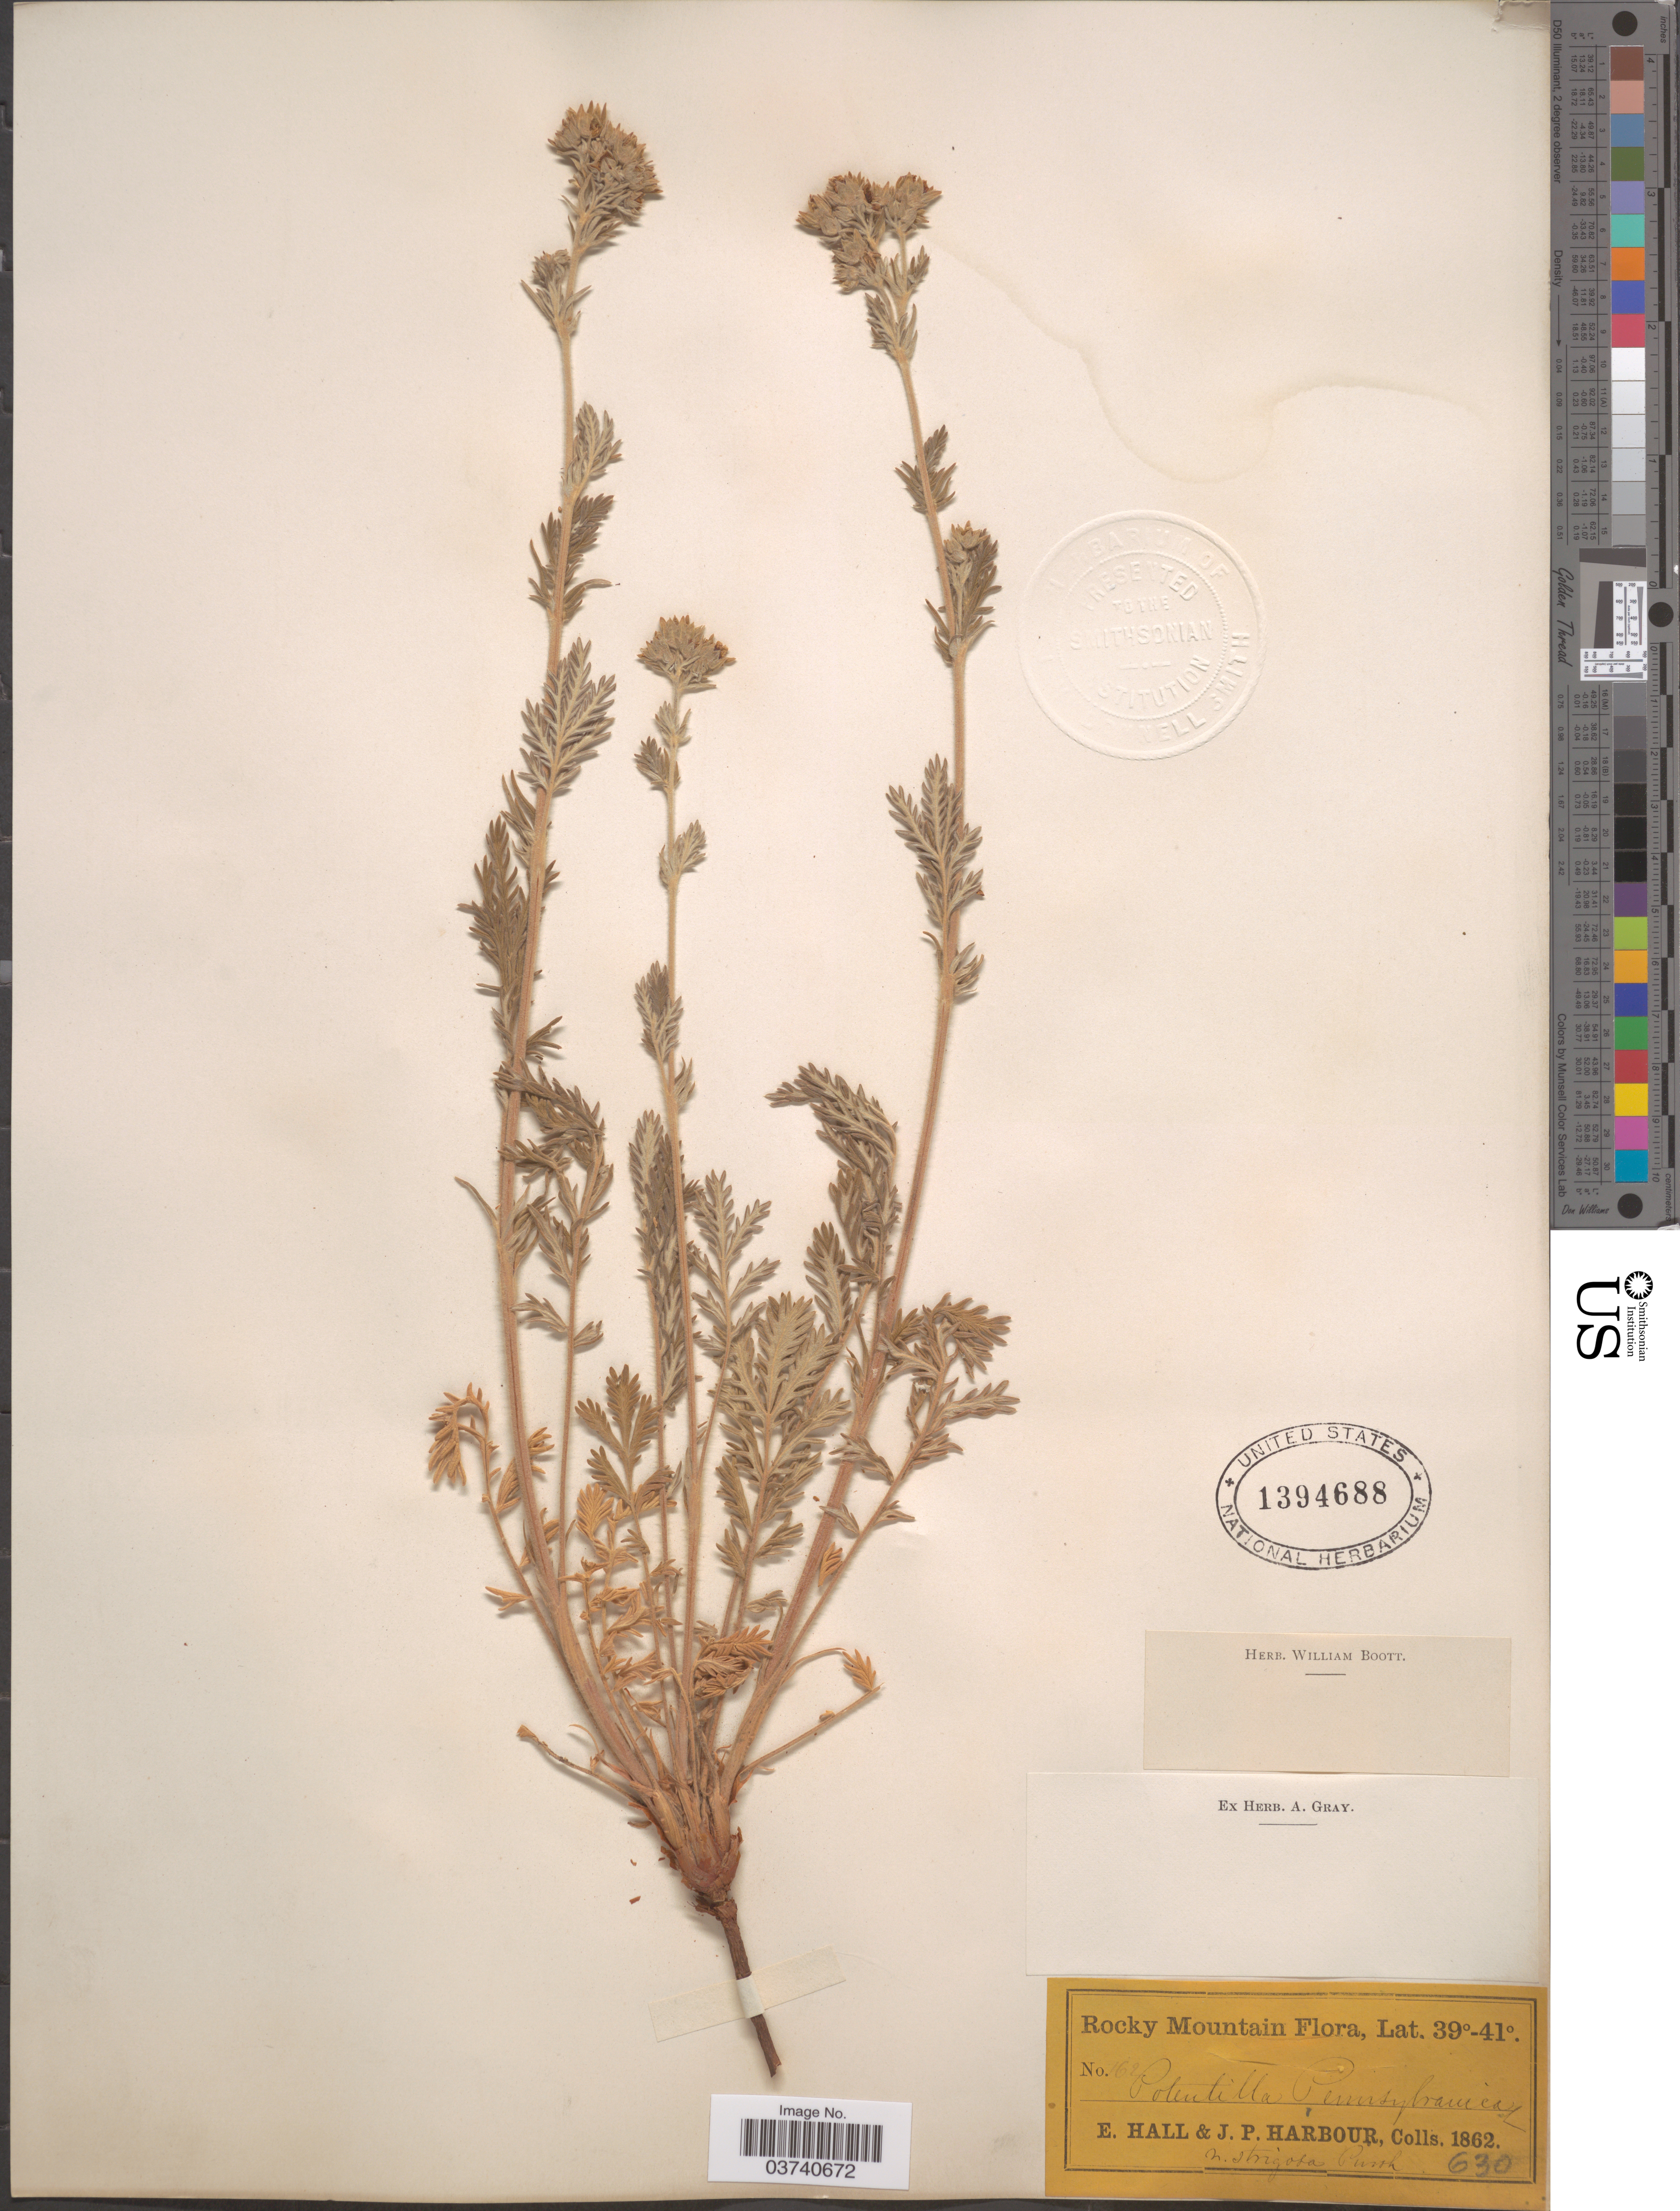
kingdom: Plantae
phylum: Tracheophyta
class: Magnoliopsida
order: Rosales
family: Rosaceae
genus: Potentilla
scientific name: Potentilla pensylvanica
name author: L.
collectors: E. Hall & J. Harbour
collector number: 162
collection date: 1862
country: United States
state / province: Colorado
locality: Rocky Mountain.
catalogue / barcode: US 1394688